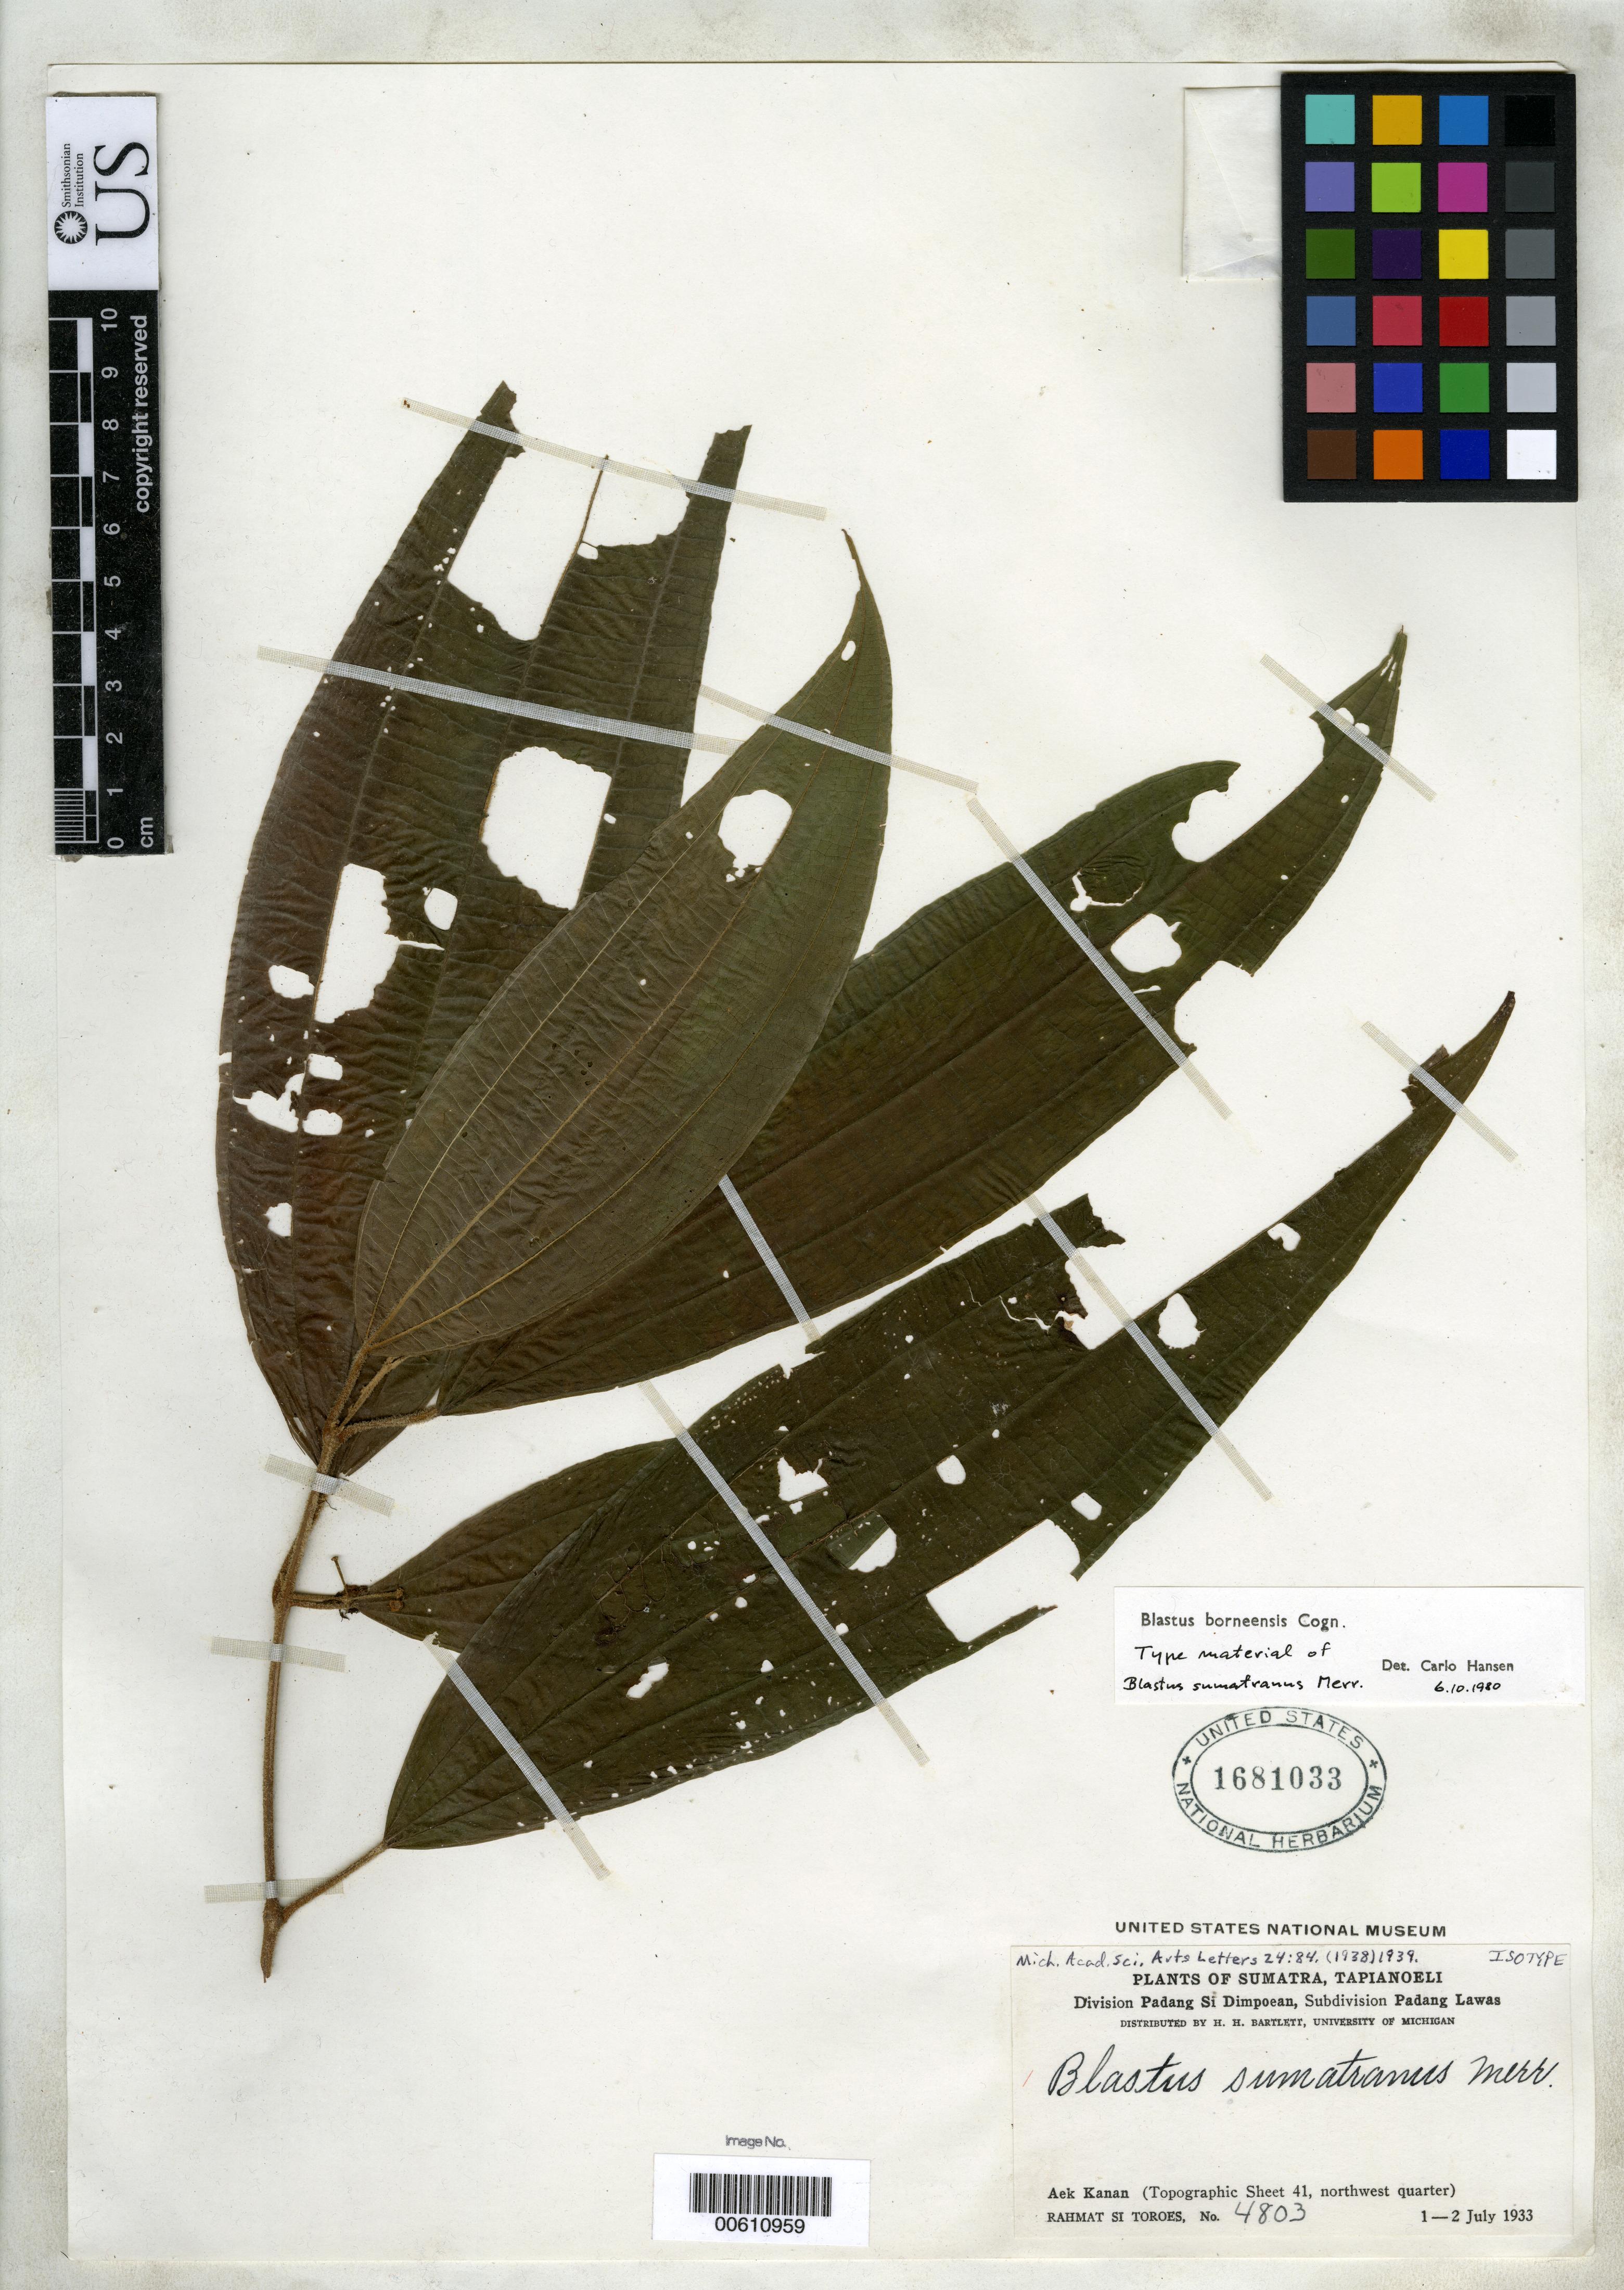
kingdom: Plantae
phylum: Tracheophyta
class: Magnoliopsida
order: Myrtales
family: Melastomataceae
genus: Blastus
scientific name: Blastus sumatranus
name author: Merr.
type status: Isotype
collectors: Rahmat Si Boeea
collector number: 4803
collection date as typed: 01 Jul 1933 to 02 Jul 1933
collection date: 1933-07-01/1933-07-02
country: Indonesia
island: Sumatra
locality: Aek Kanan.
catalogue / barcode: US 1681033